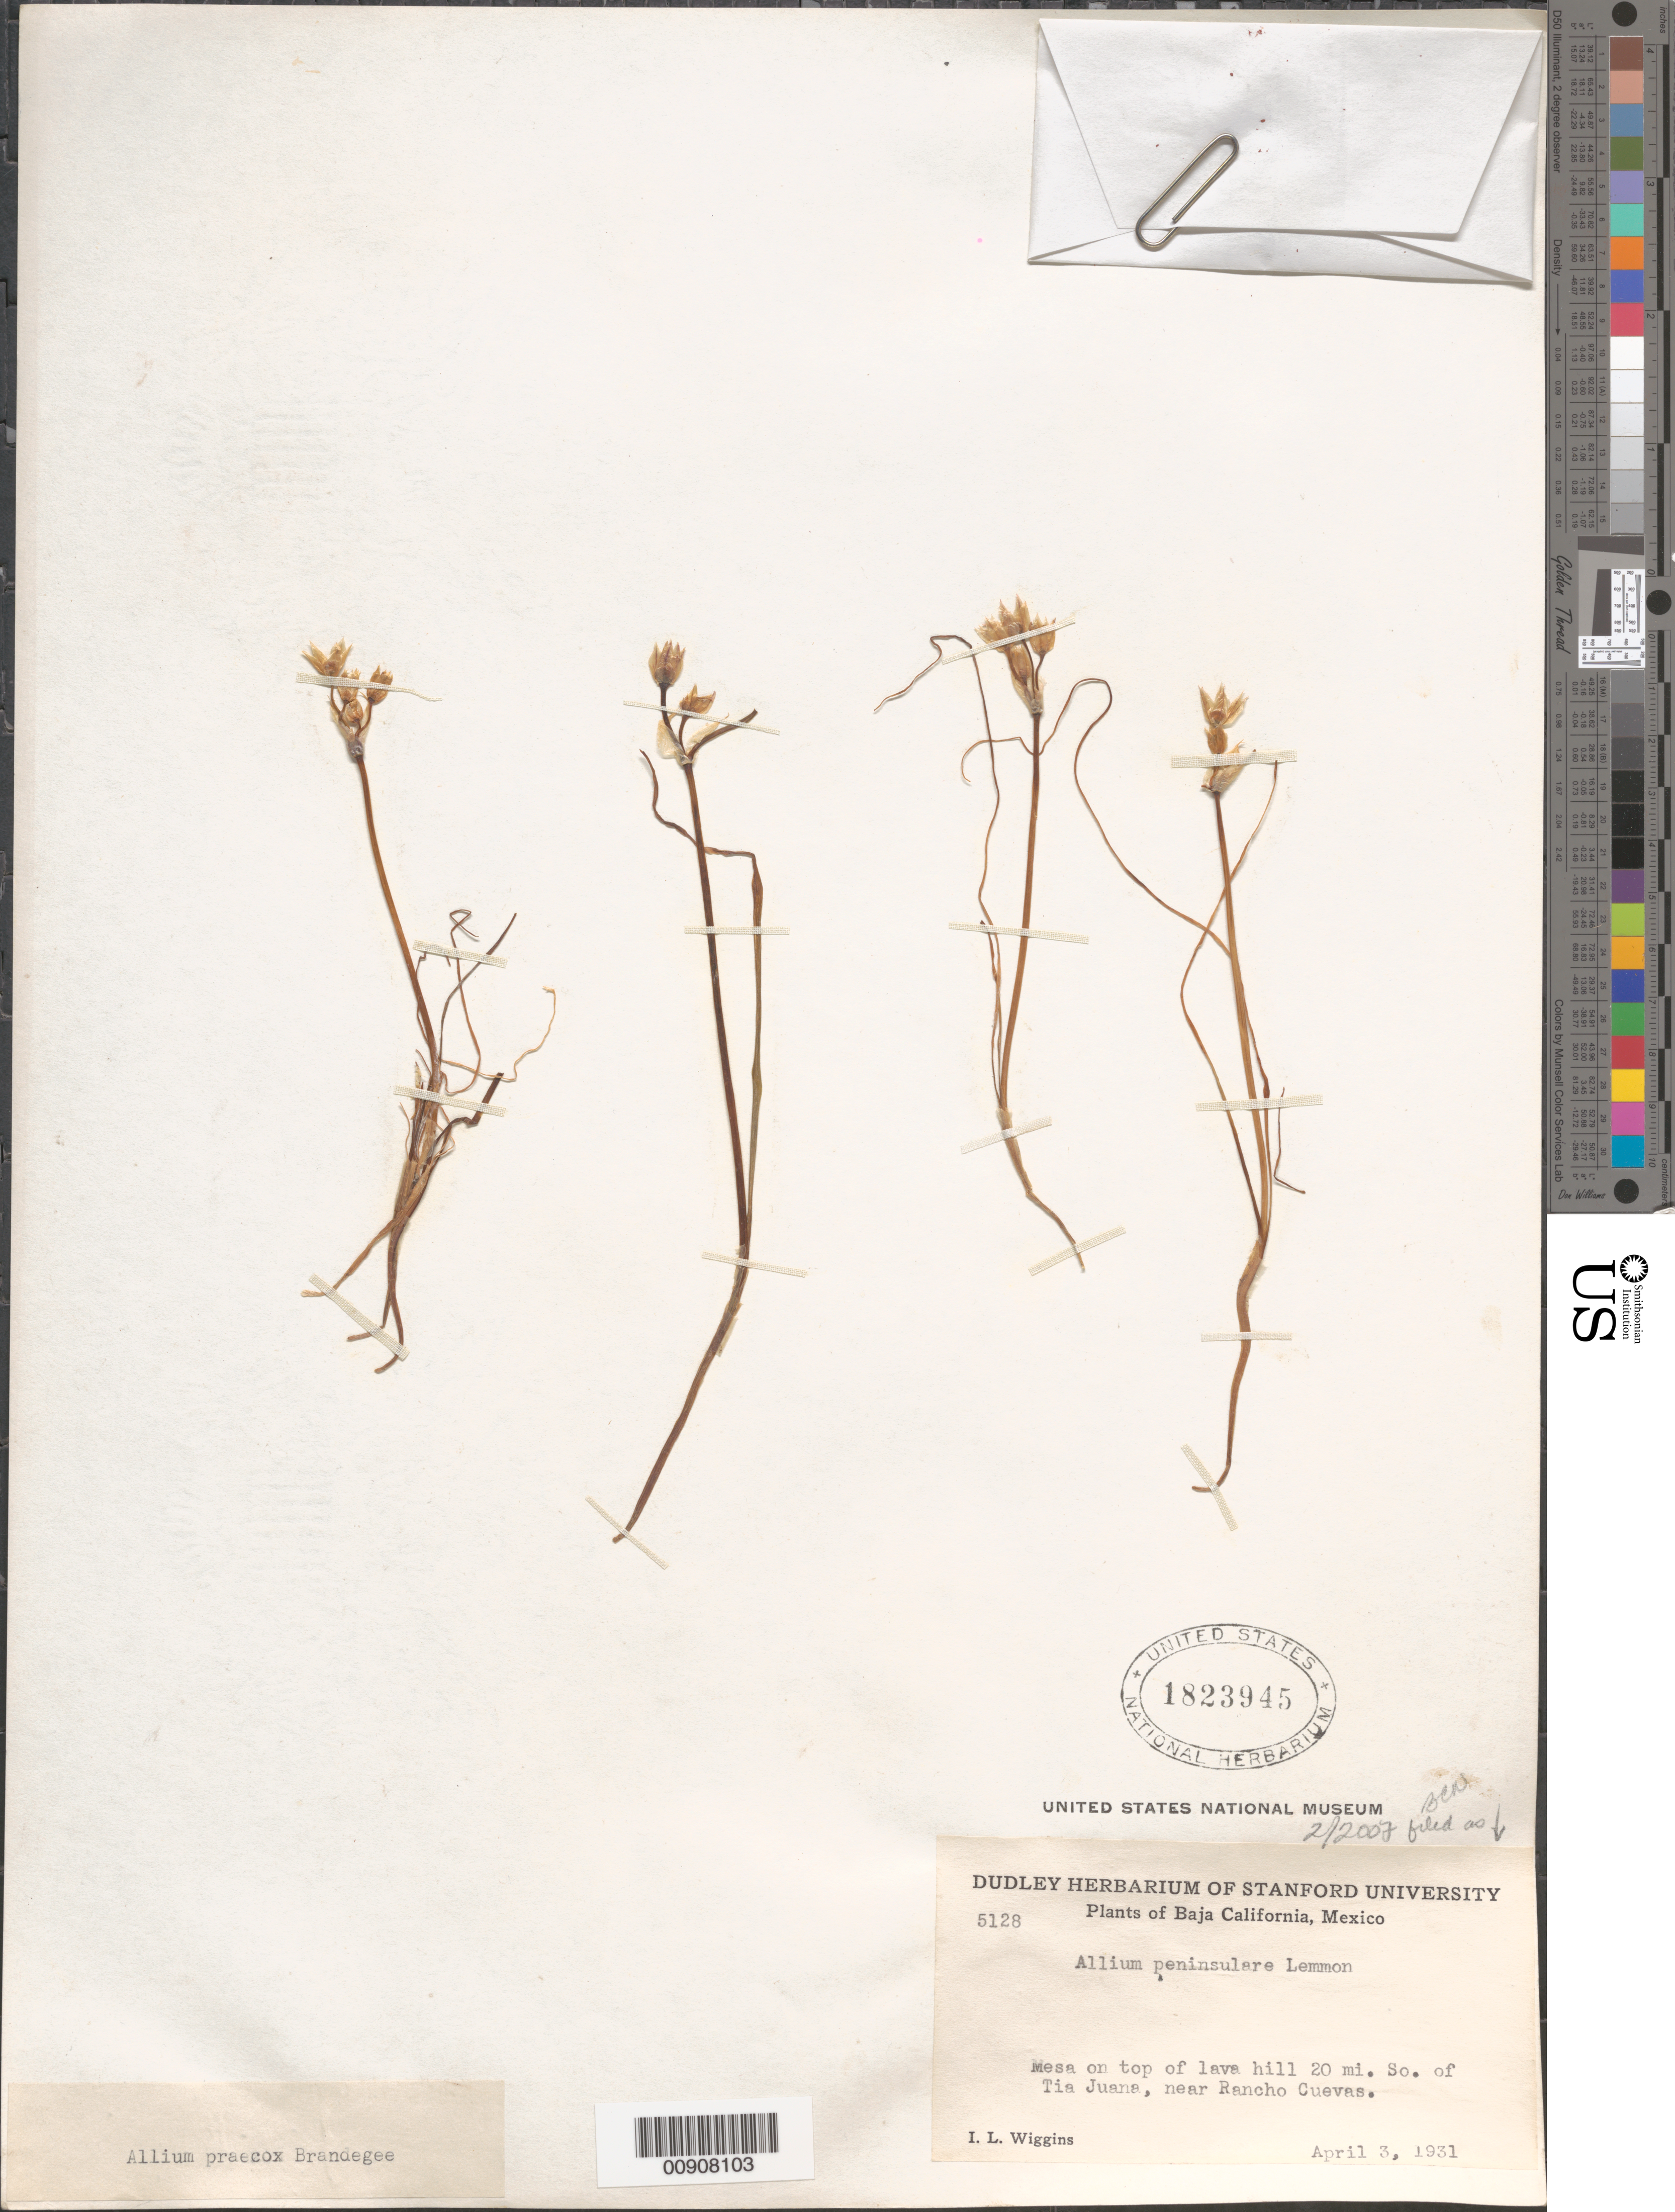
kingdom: Plantae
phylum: Tracheophyta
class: Liliopsida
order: Asparagales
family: Amaryllidaceae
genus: Allium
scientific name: Allium peninsulare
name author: Lemmon ex Greene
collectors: I. L. Wiggins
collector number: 5128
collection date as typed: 03 Apr 1931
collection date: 1931-04-03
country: Mexico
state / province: Baja California Norte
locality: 20 mi. So. Of Tia Juana, near Rancho Cuevas, Baja California.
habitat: Mesa on top of lava hill.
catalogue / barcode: US 1823945